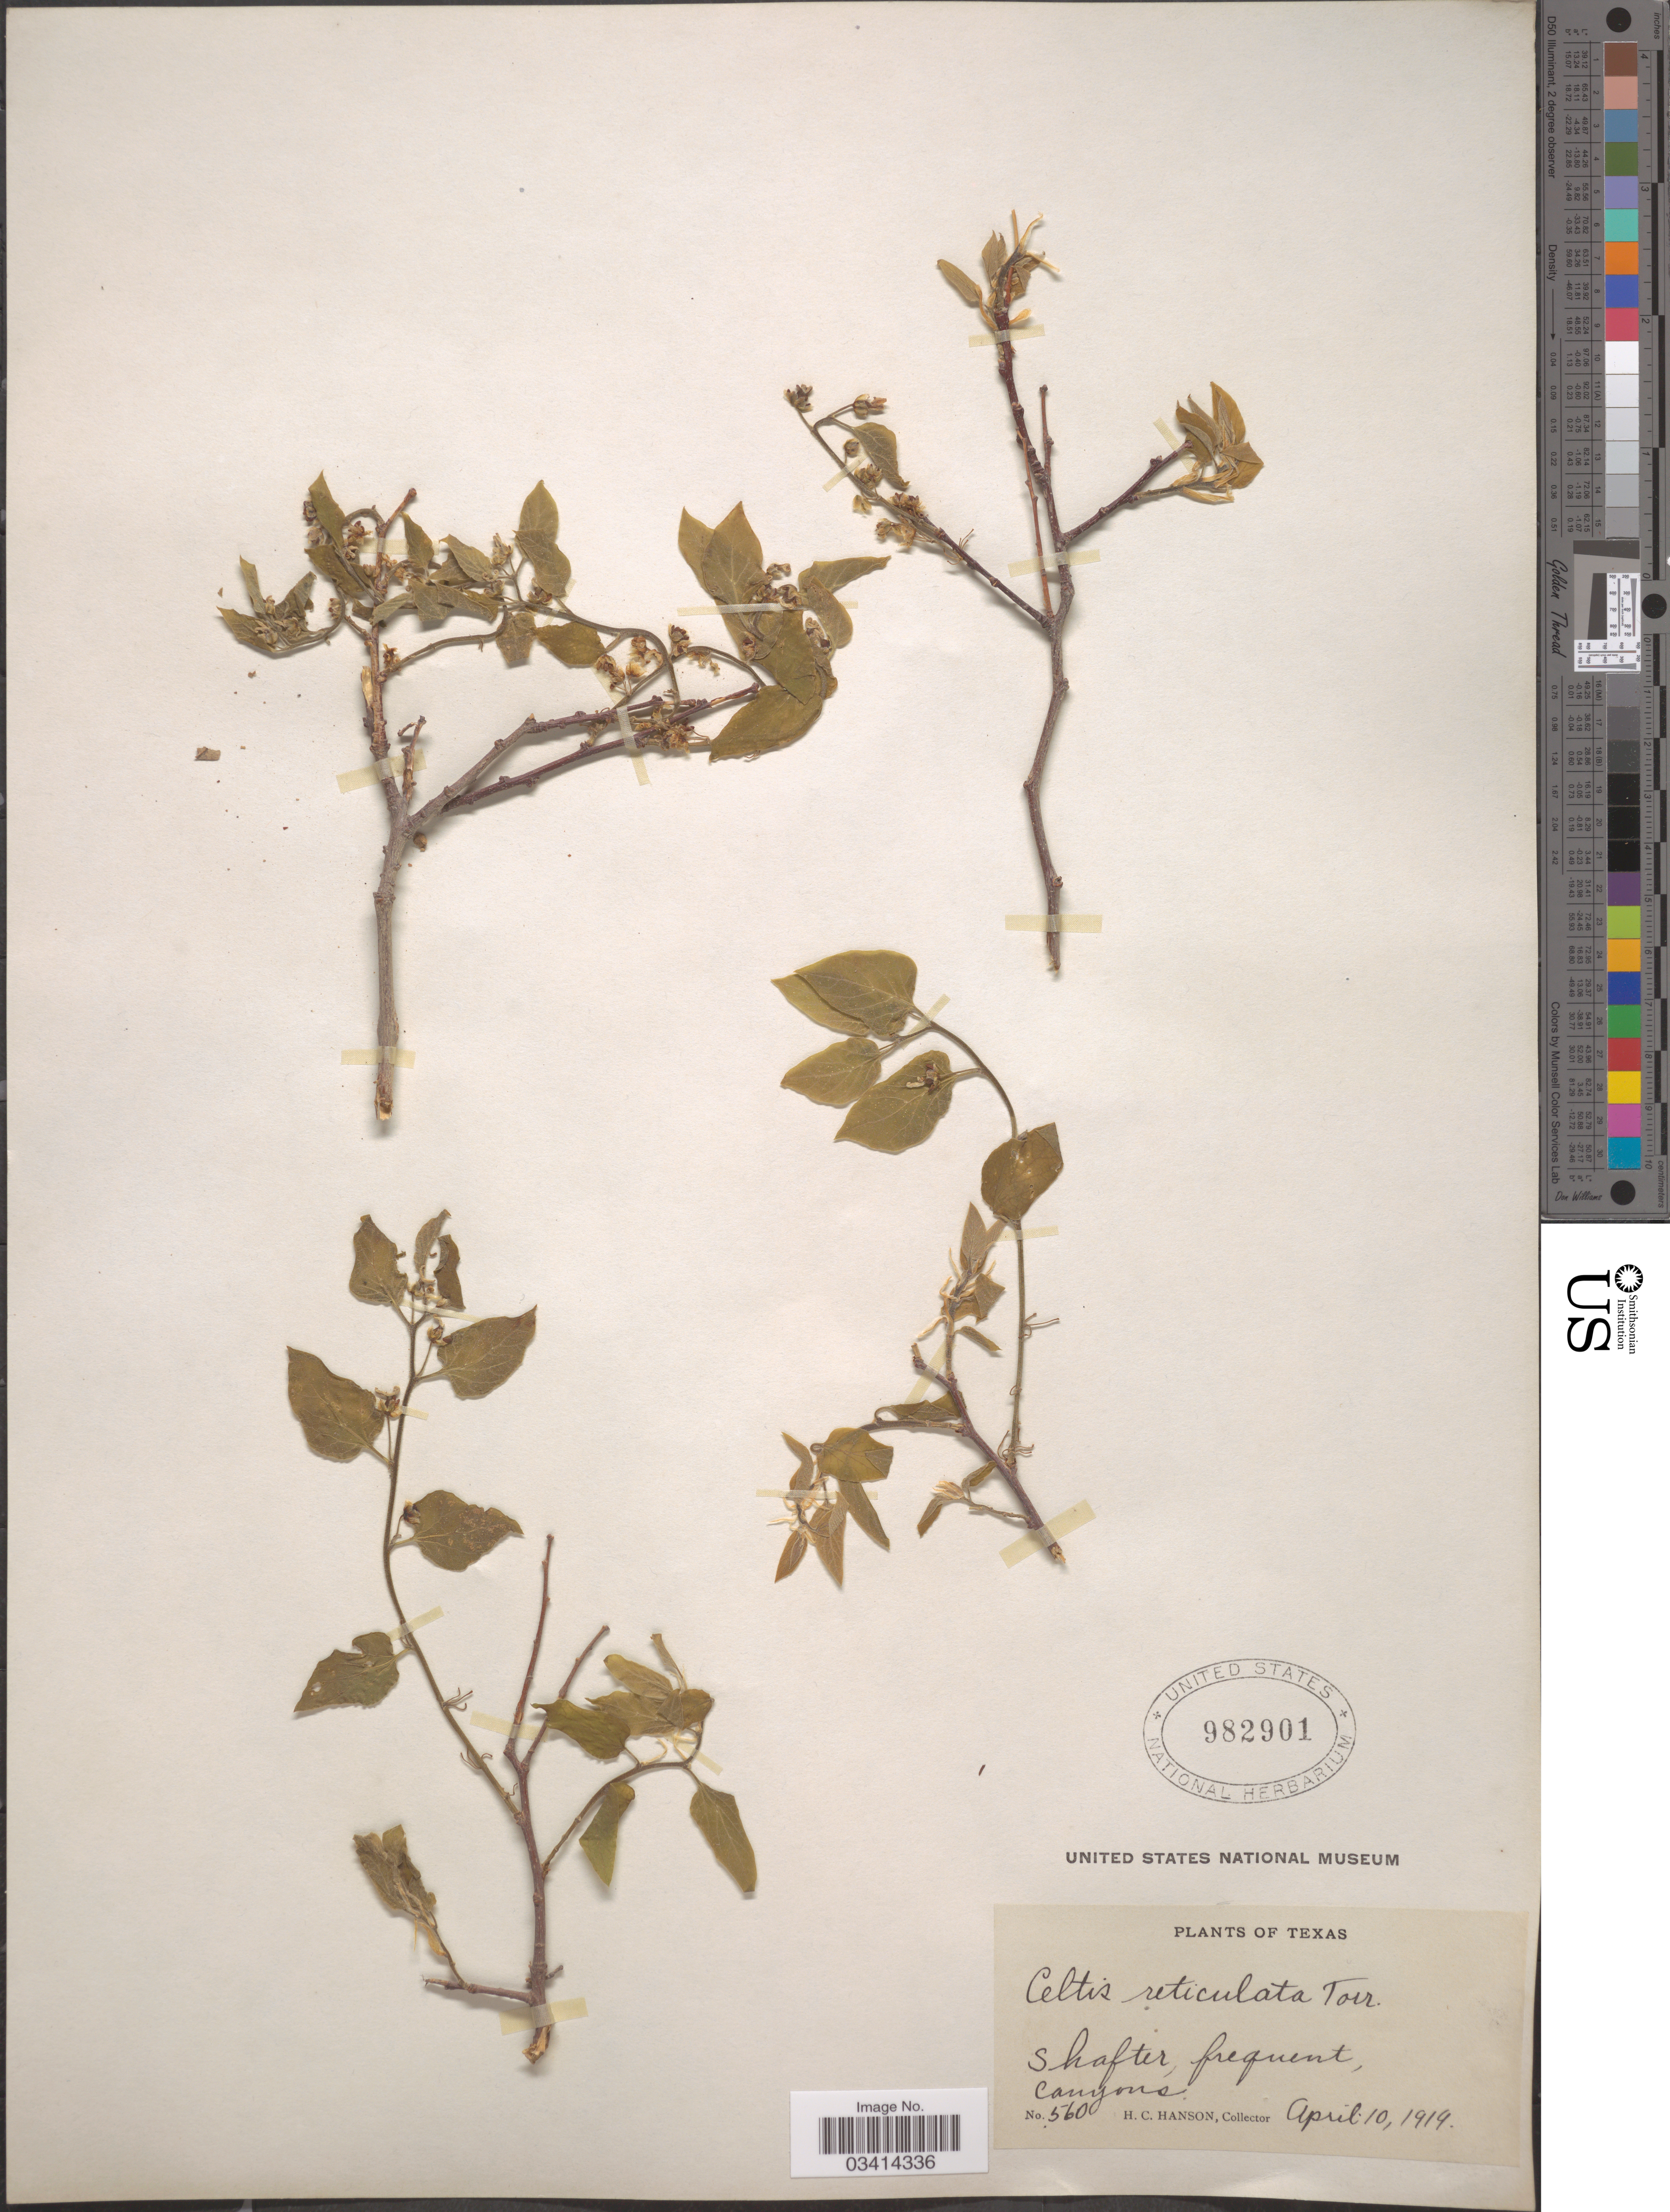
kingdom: Plantae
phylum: Tracheophyta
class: Magnoliopsida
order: Rosales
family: Cannabaceae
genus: Celtis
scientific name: Celtis reticulata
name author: Torr.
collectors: H. Hanson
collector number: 560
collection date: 1919-04-10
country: United States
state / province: Texas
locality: Shafter, Canyons.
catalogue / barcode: US 982901